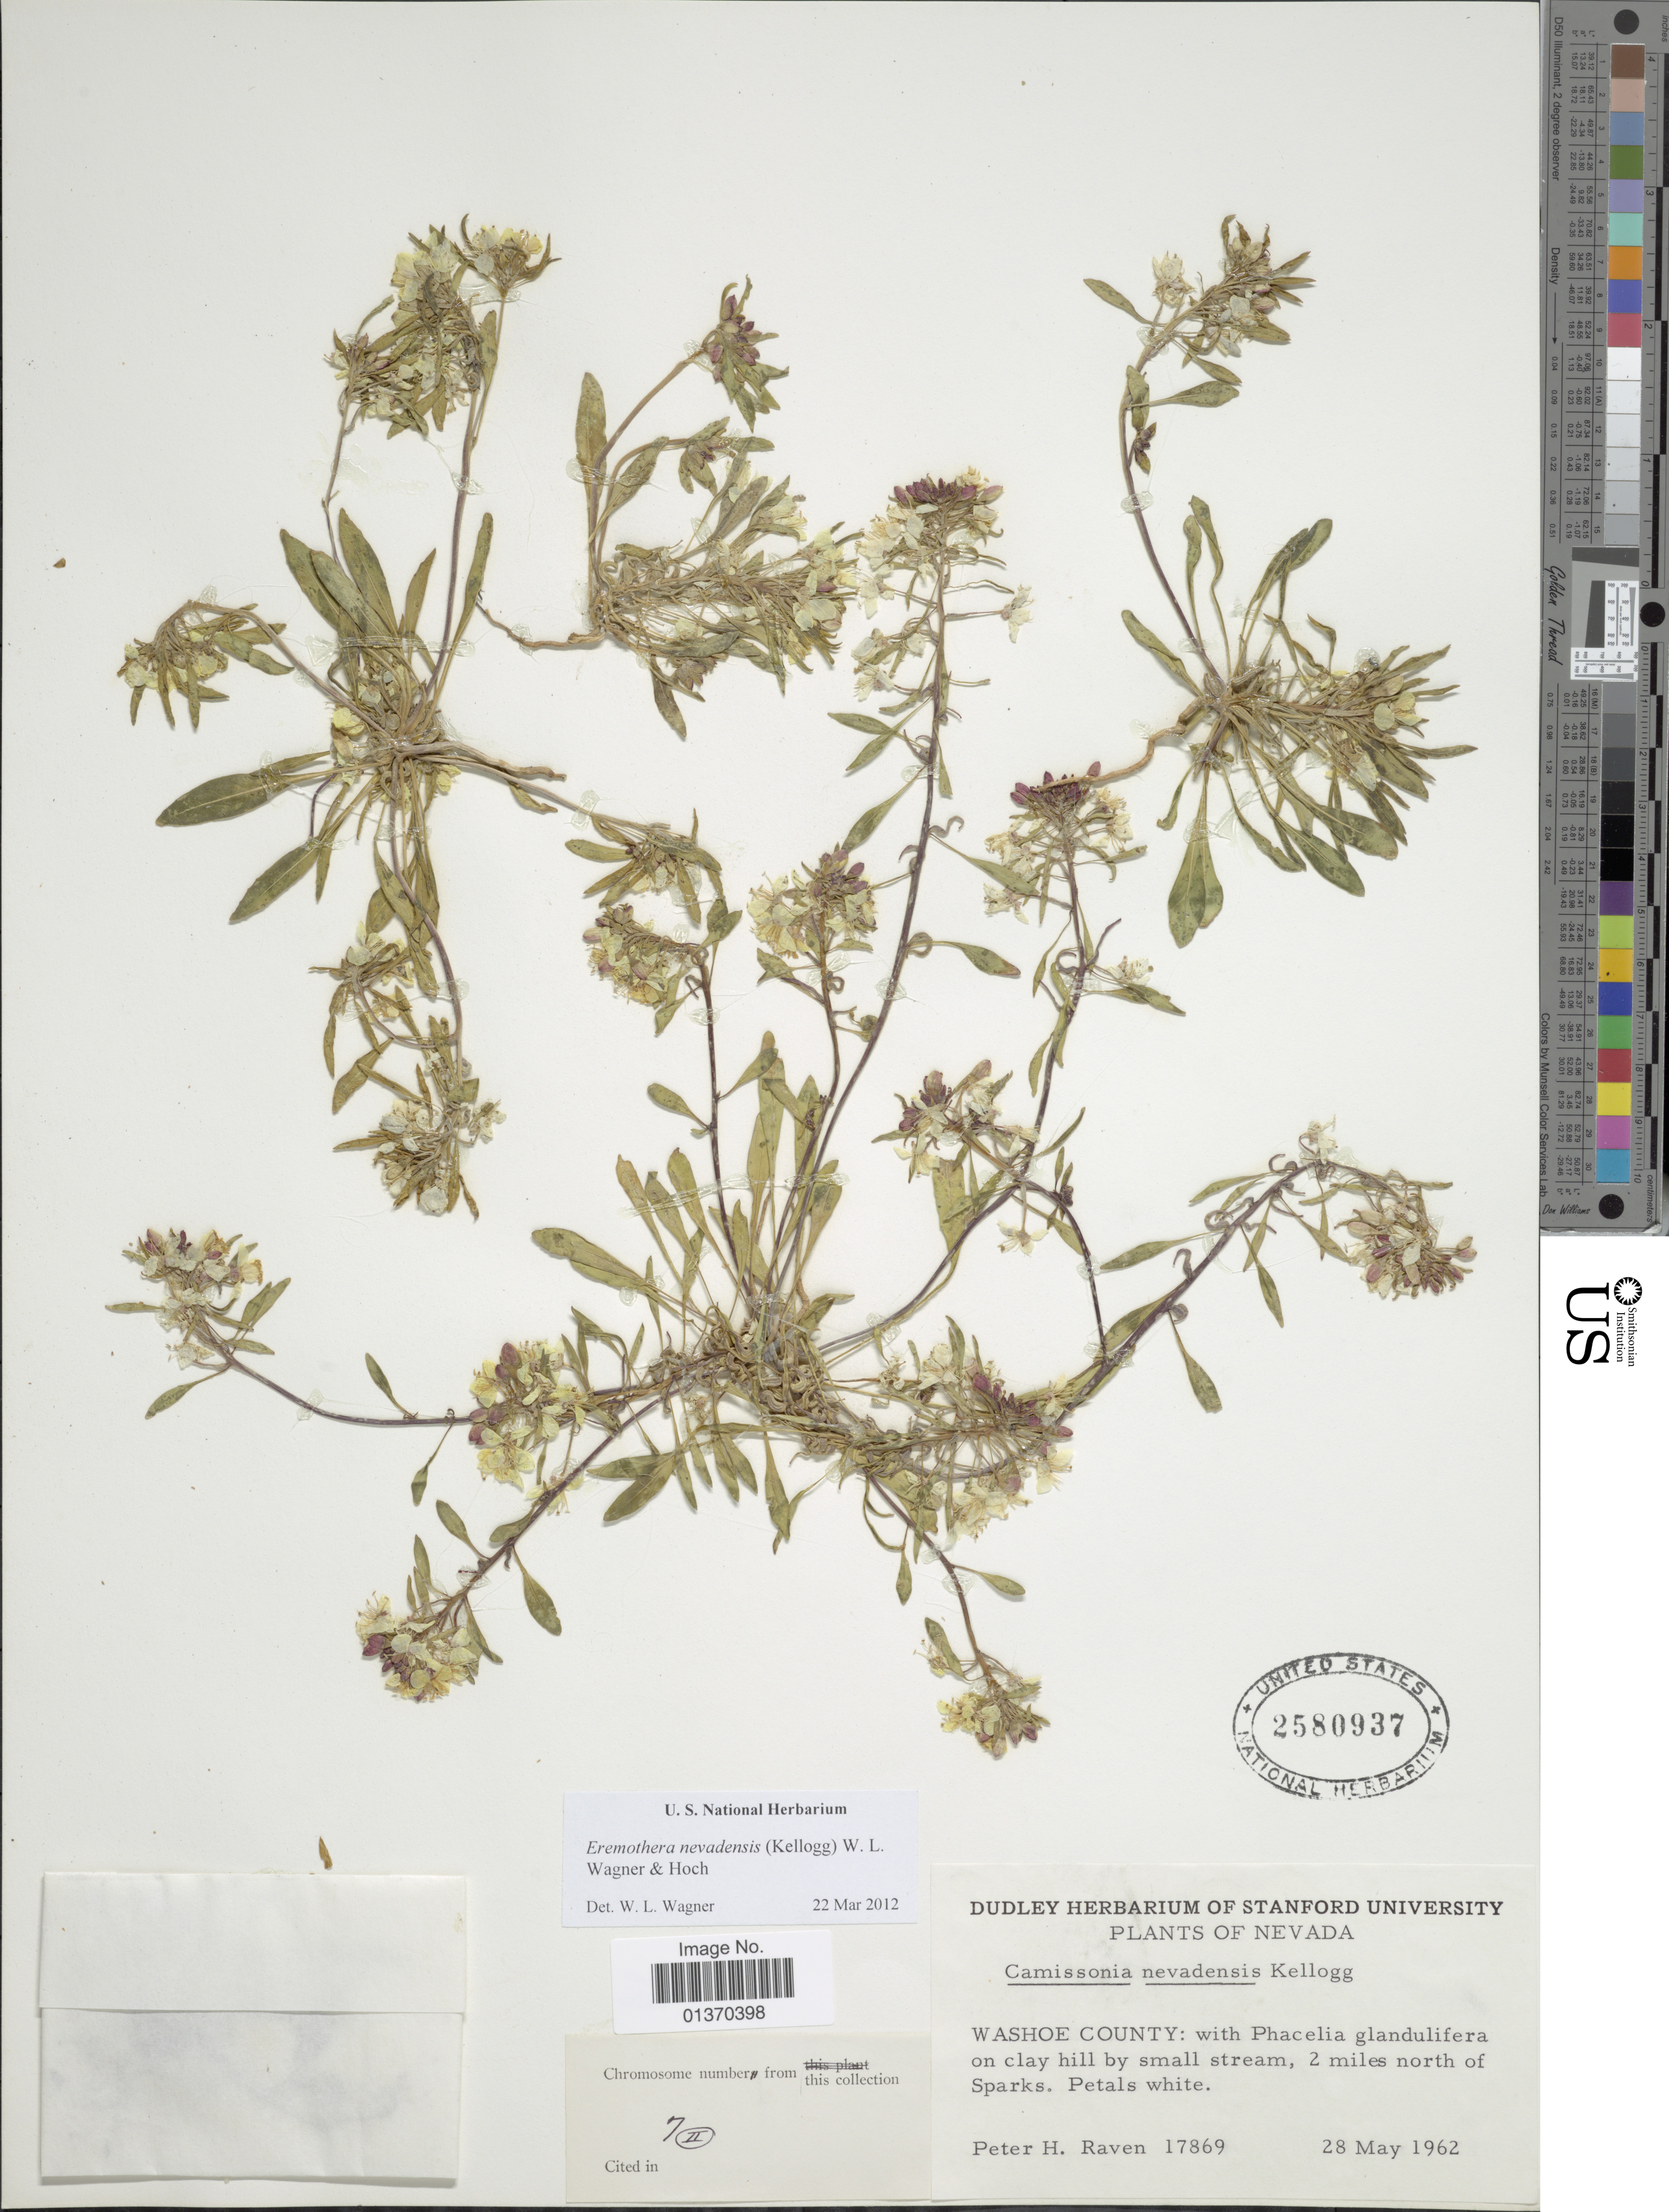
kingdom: Plantae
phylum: Tracheophyta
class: Magnoliopsida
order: Myrtales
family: Onagraceae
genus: Eremothera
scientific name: Eremothera nevadensis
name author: (Kellogg) W.L. Wagner & Hoch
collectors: P. H. Raven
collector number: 17869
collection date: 1962-05-28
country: United States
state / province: Nevada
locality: Washoe County. 2 miles north of Sparks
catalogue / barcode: US 2580937